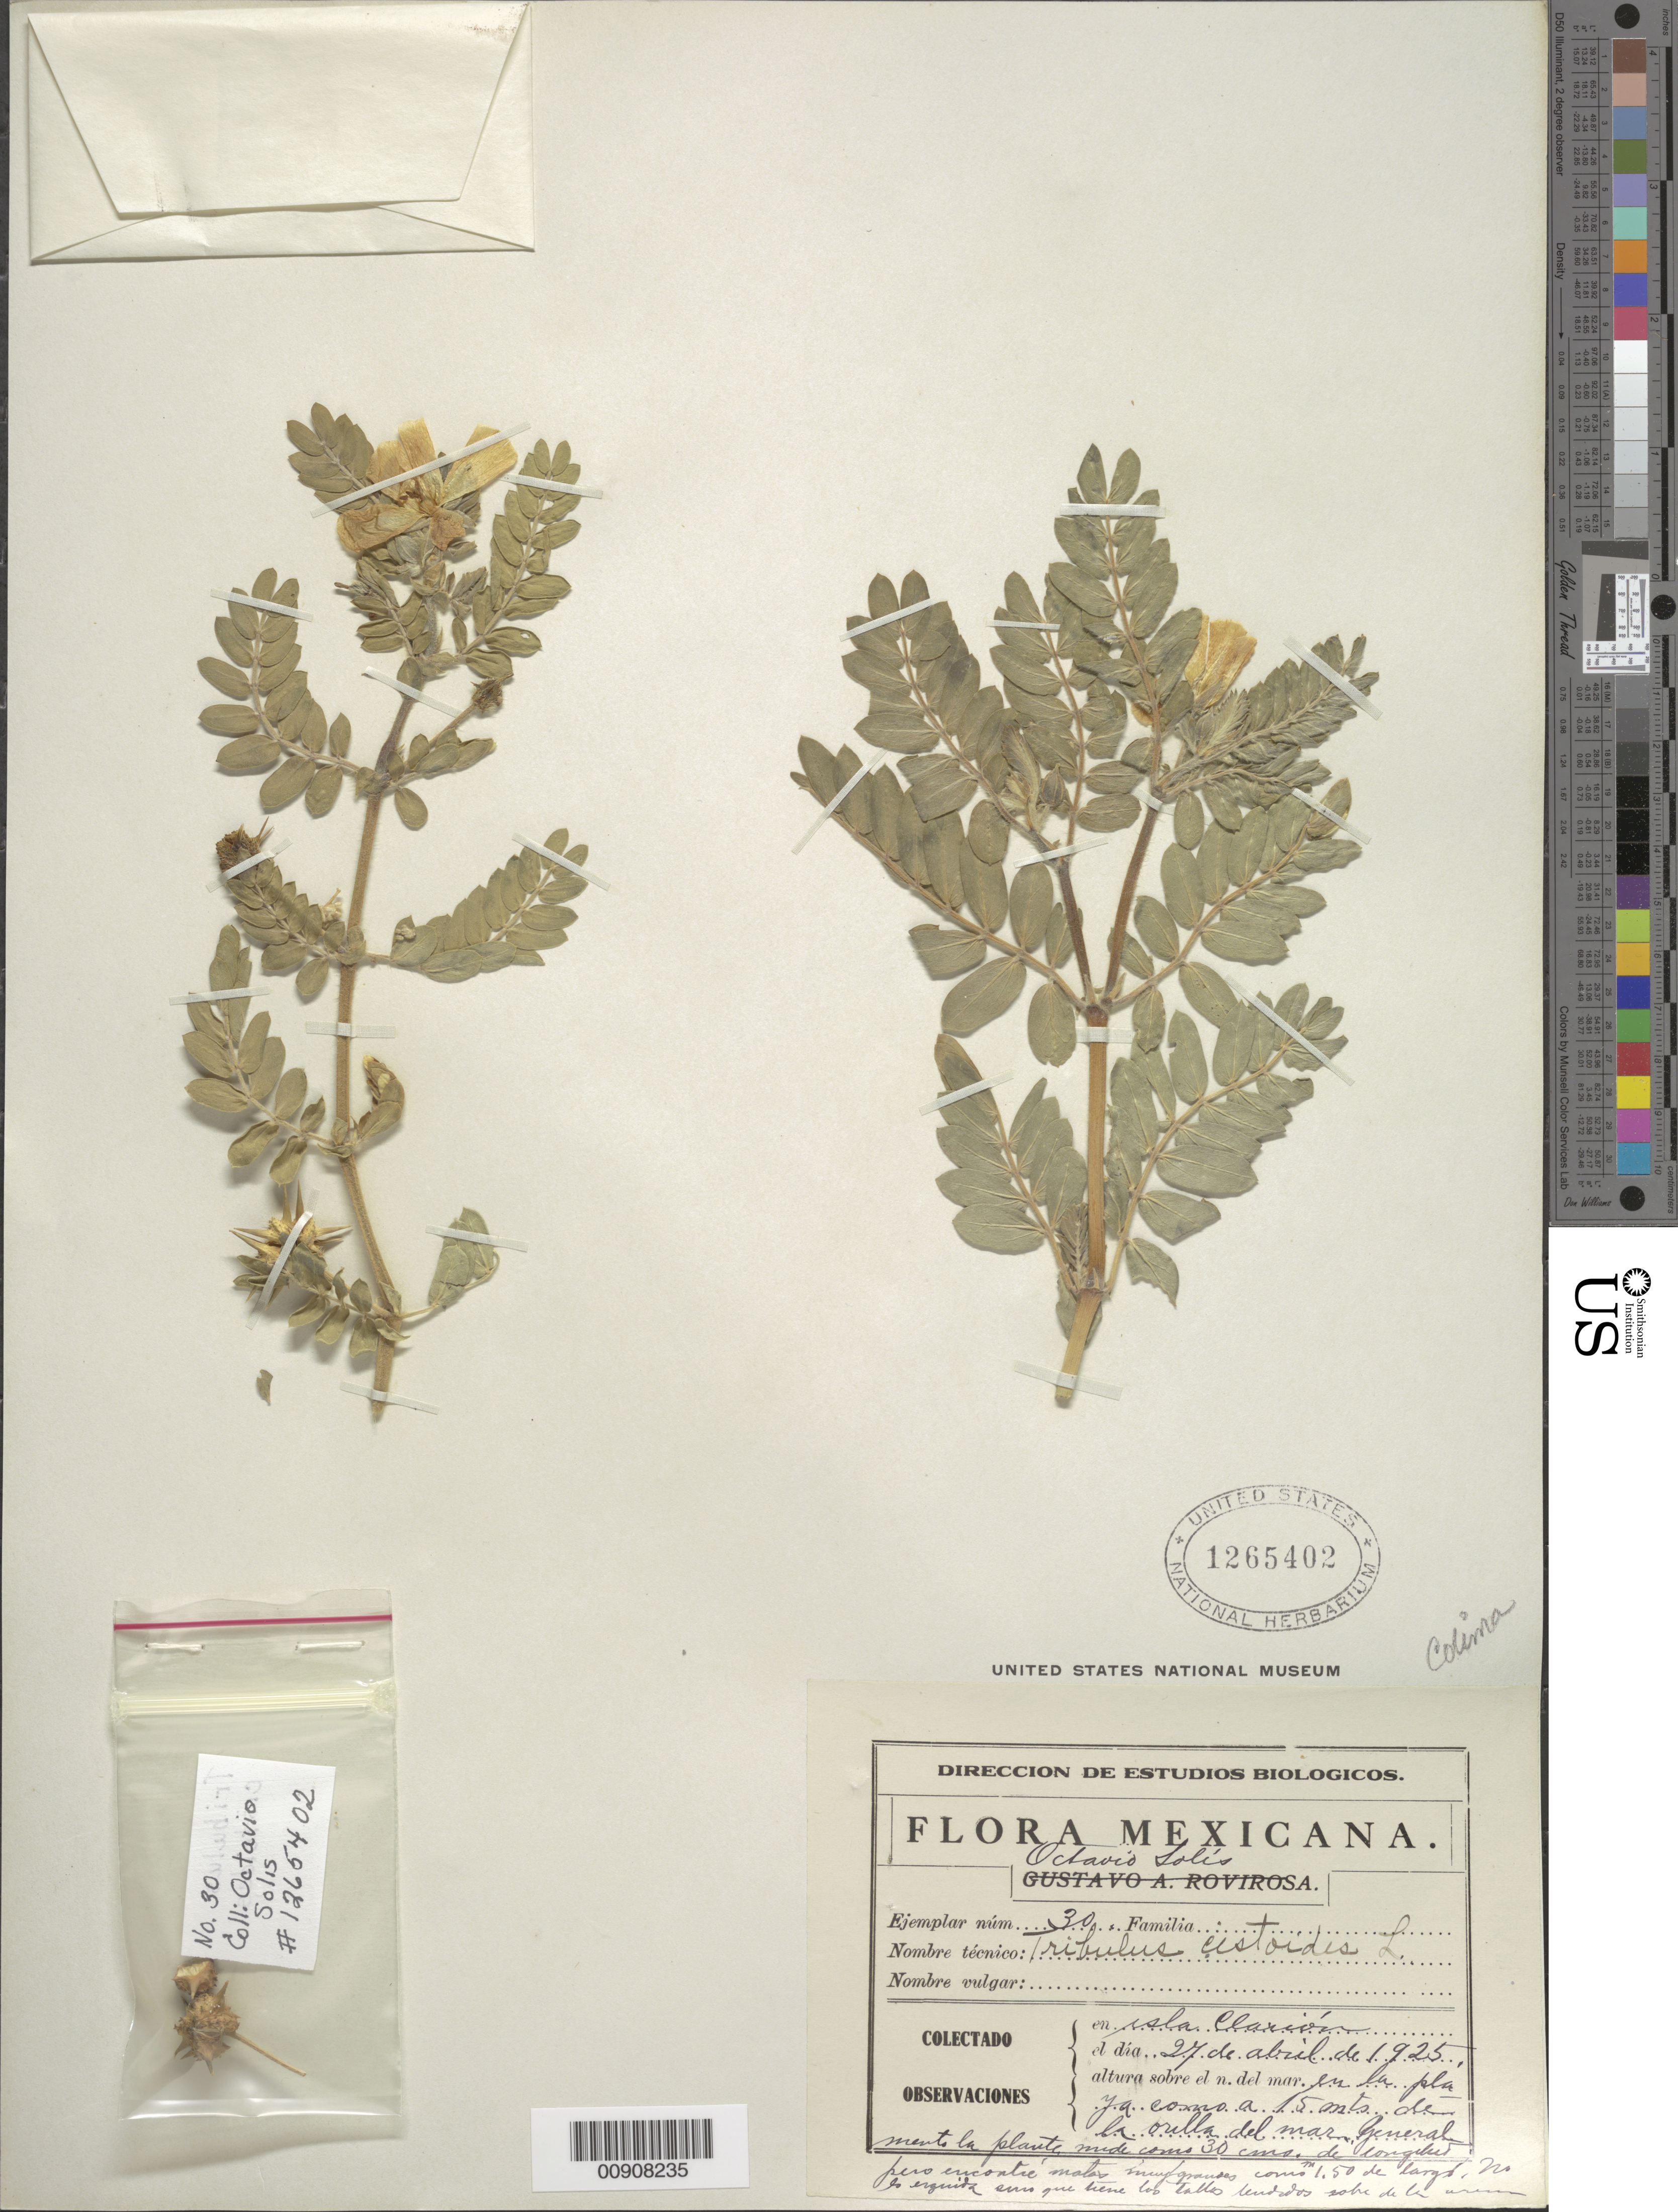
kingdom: Plantae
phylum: Tracheophyta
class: Magnoliopsida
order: Zygophyllales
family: Zygophyllaceae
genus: Tribulus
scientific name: Tribulus cistoides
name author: L.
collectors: O. Solís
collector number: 30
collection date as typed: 27 Apr 1925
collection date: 1925-04-27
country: Mexico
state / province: Colima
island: Clarion I.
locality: Isla Clarión.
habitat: En la playa como a 15 m. de la orilla del mar.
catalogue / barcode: US 1265402